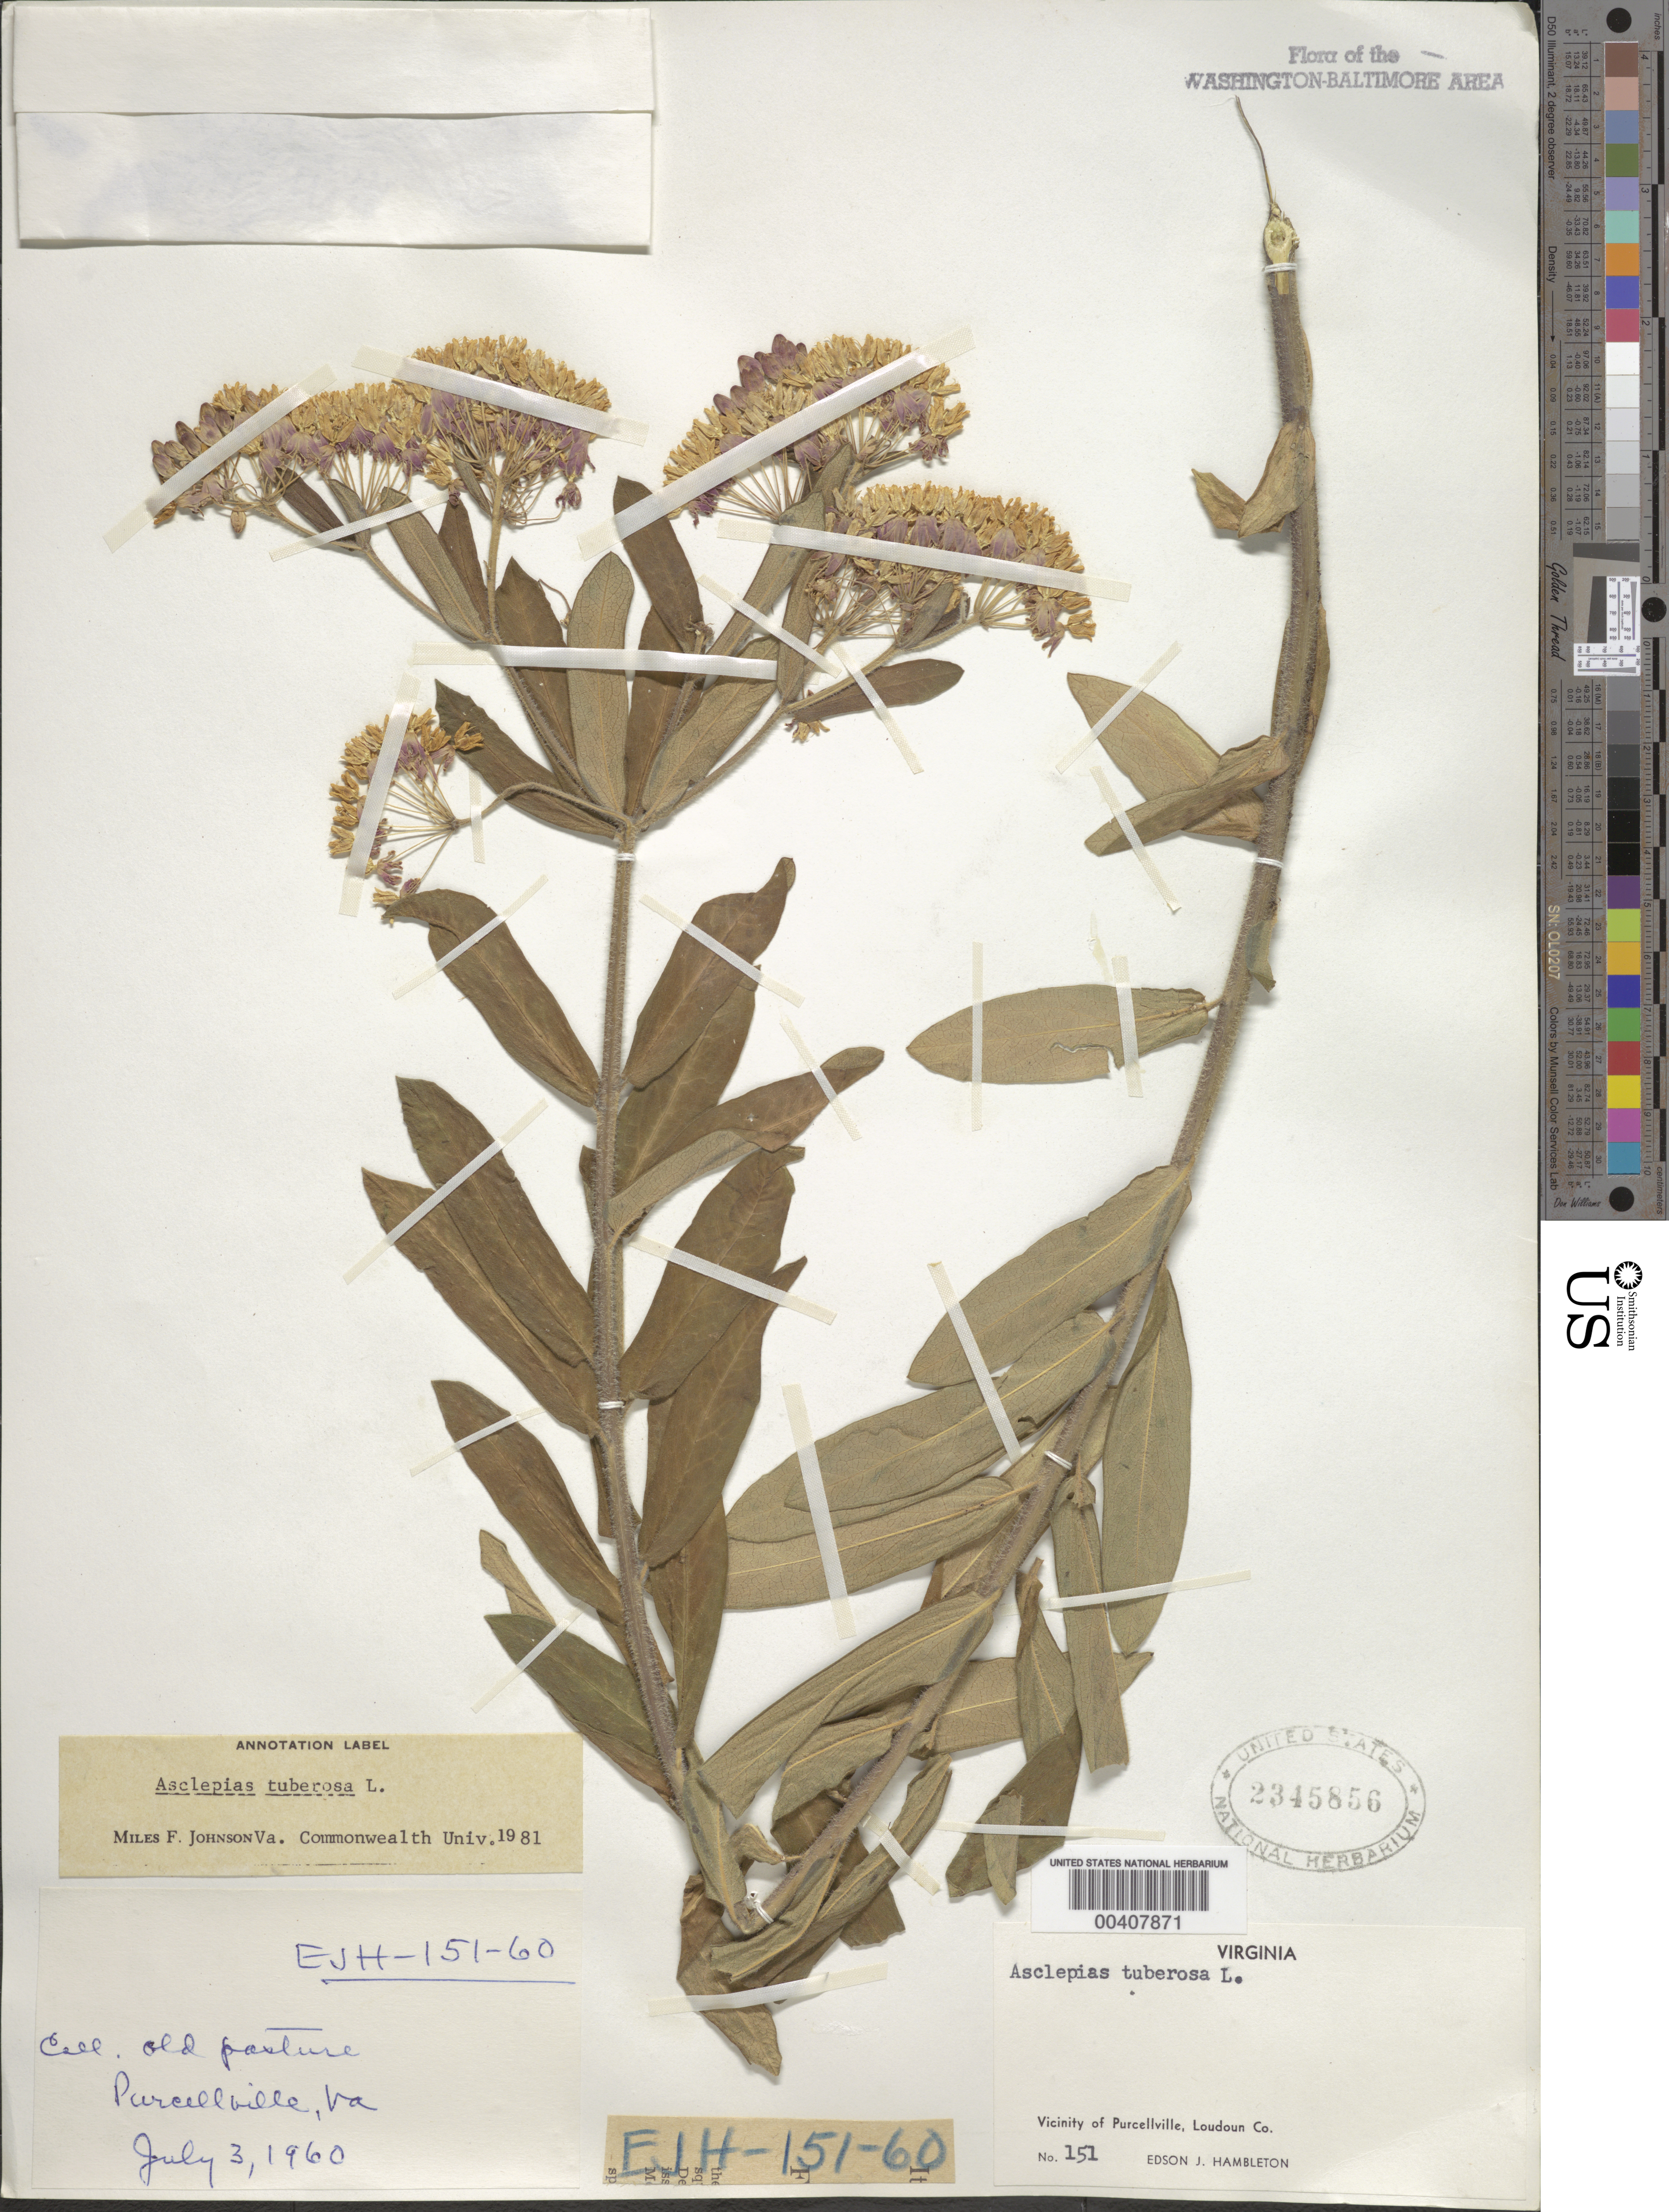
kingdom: Plantae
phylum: Tracheophyta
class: Magnoliopsida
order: Gentianales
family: Apocynaceae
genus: Asclepias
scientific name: Asclepias tuberosa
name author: L.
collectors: E. Hambleton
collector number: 151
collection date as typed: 03 Jul 1960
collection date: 1960-07-03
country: United States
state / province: Virginia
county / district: Loudoun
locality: Purcellville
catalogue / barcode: US 2345856